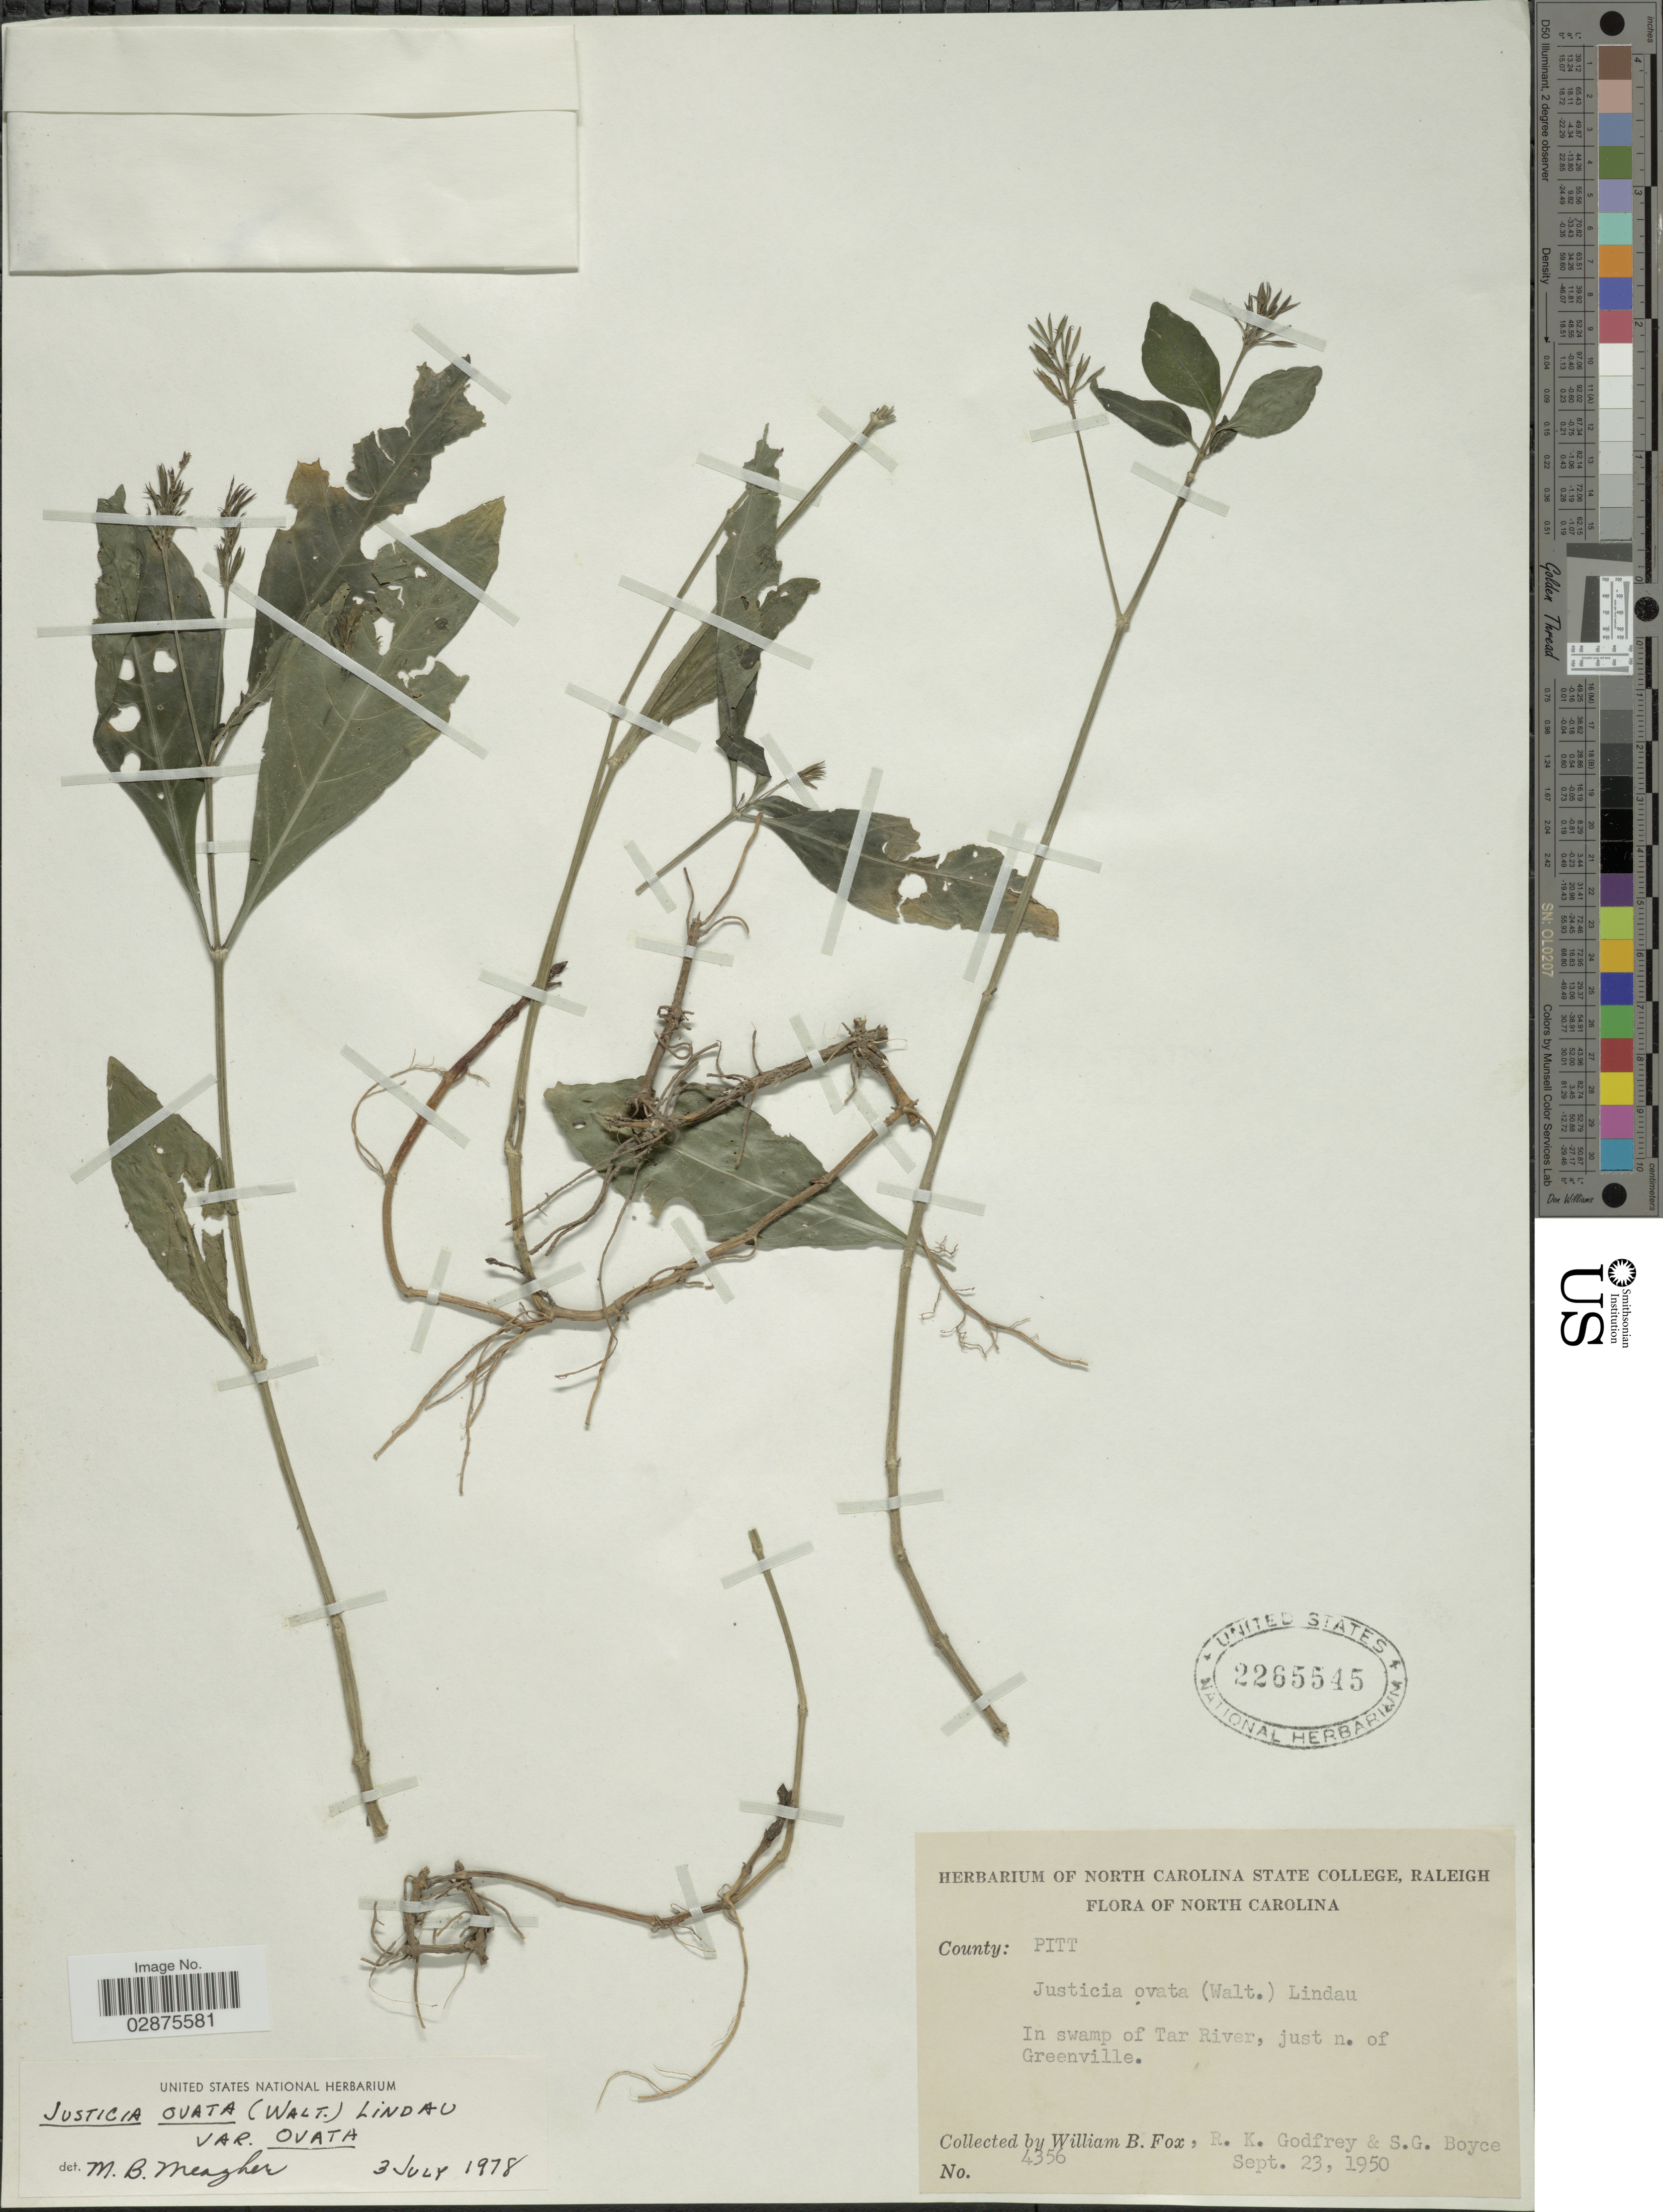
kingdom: Plantae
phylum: Tracheophyta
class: Magnoliopsida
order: Lamiales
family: Acanthaceae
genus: Justicia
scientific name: Justicia ovata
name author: E. Mey.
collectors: W. B. Fox, R. K. Godfrey & S. Boyce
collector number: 4356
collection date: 1950-09-23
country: United States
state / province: North Carolina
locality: County: Pitt. In swamp of Tar River, just n. of Greenville.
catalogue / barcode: US 2265545